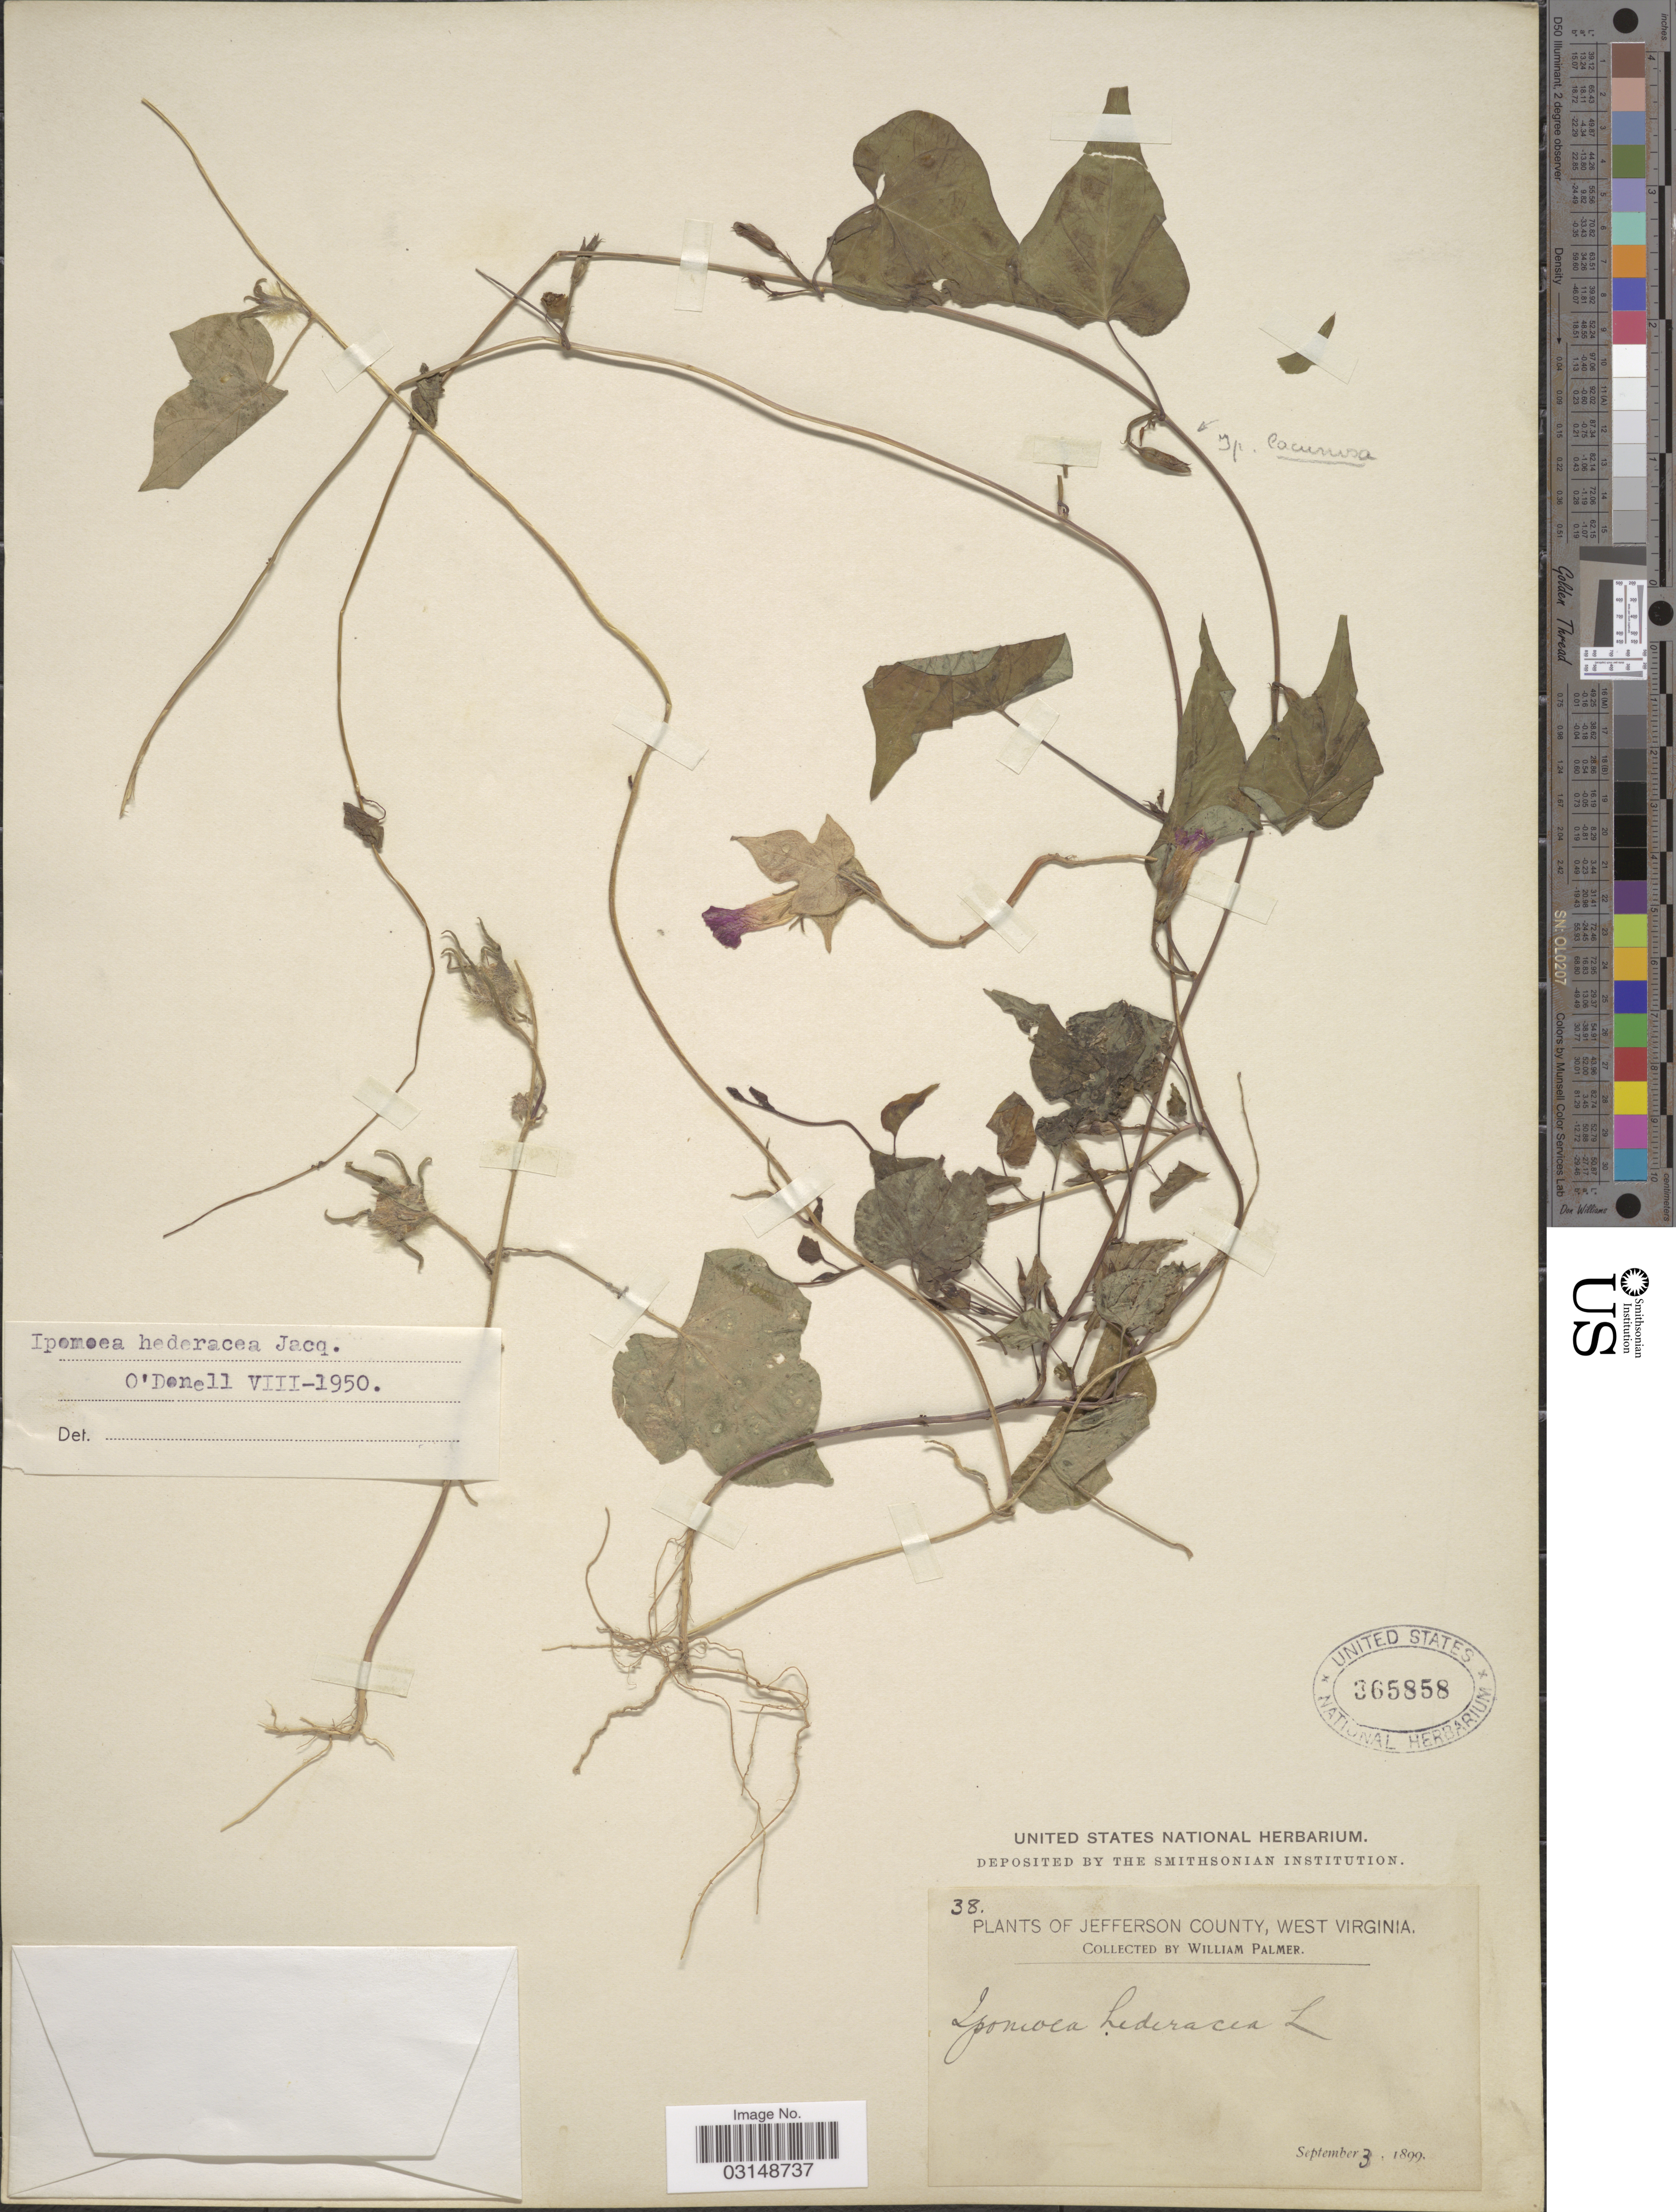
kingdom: Plantae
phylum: Tracheophyta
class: Magnoliopsida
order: Solanales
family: Convolvulaceae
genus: Ipomoea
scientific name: Ipomoea hederacea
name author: Jacq.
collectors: W. Palmer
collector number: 38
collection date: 1899-09-03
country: United States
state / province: West Virginia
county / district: Jefferson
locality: Jefferson County.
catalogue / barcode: US 365858